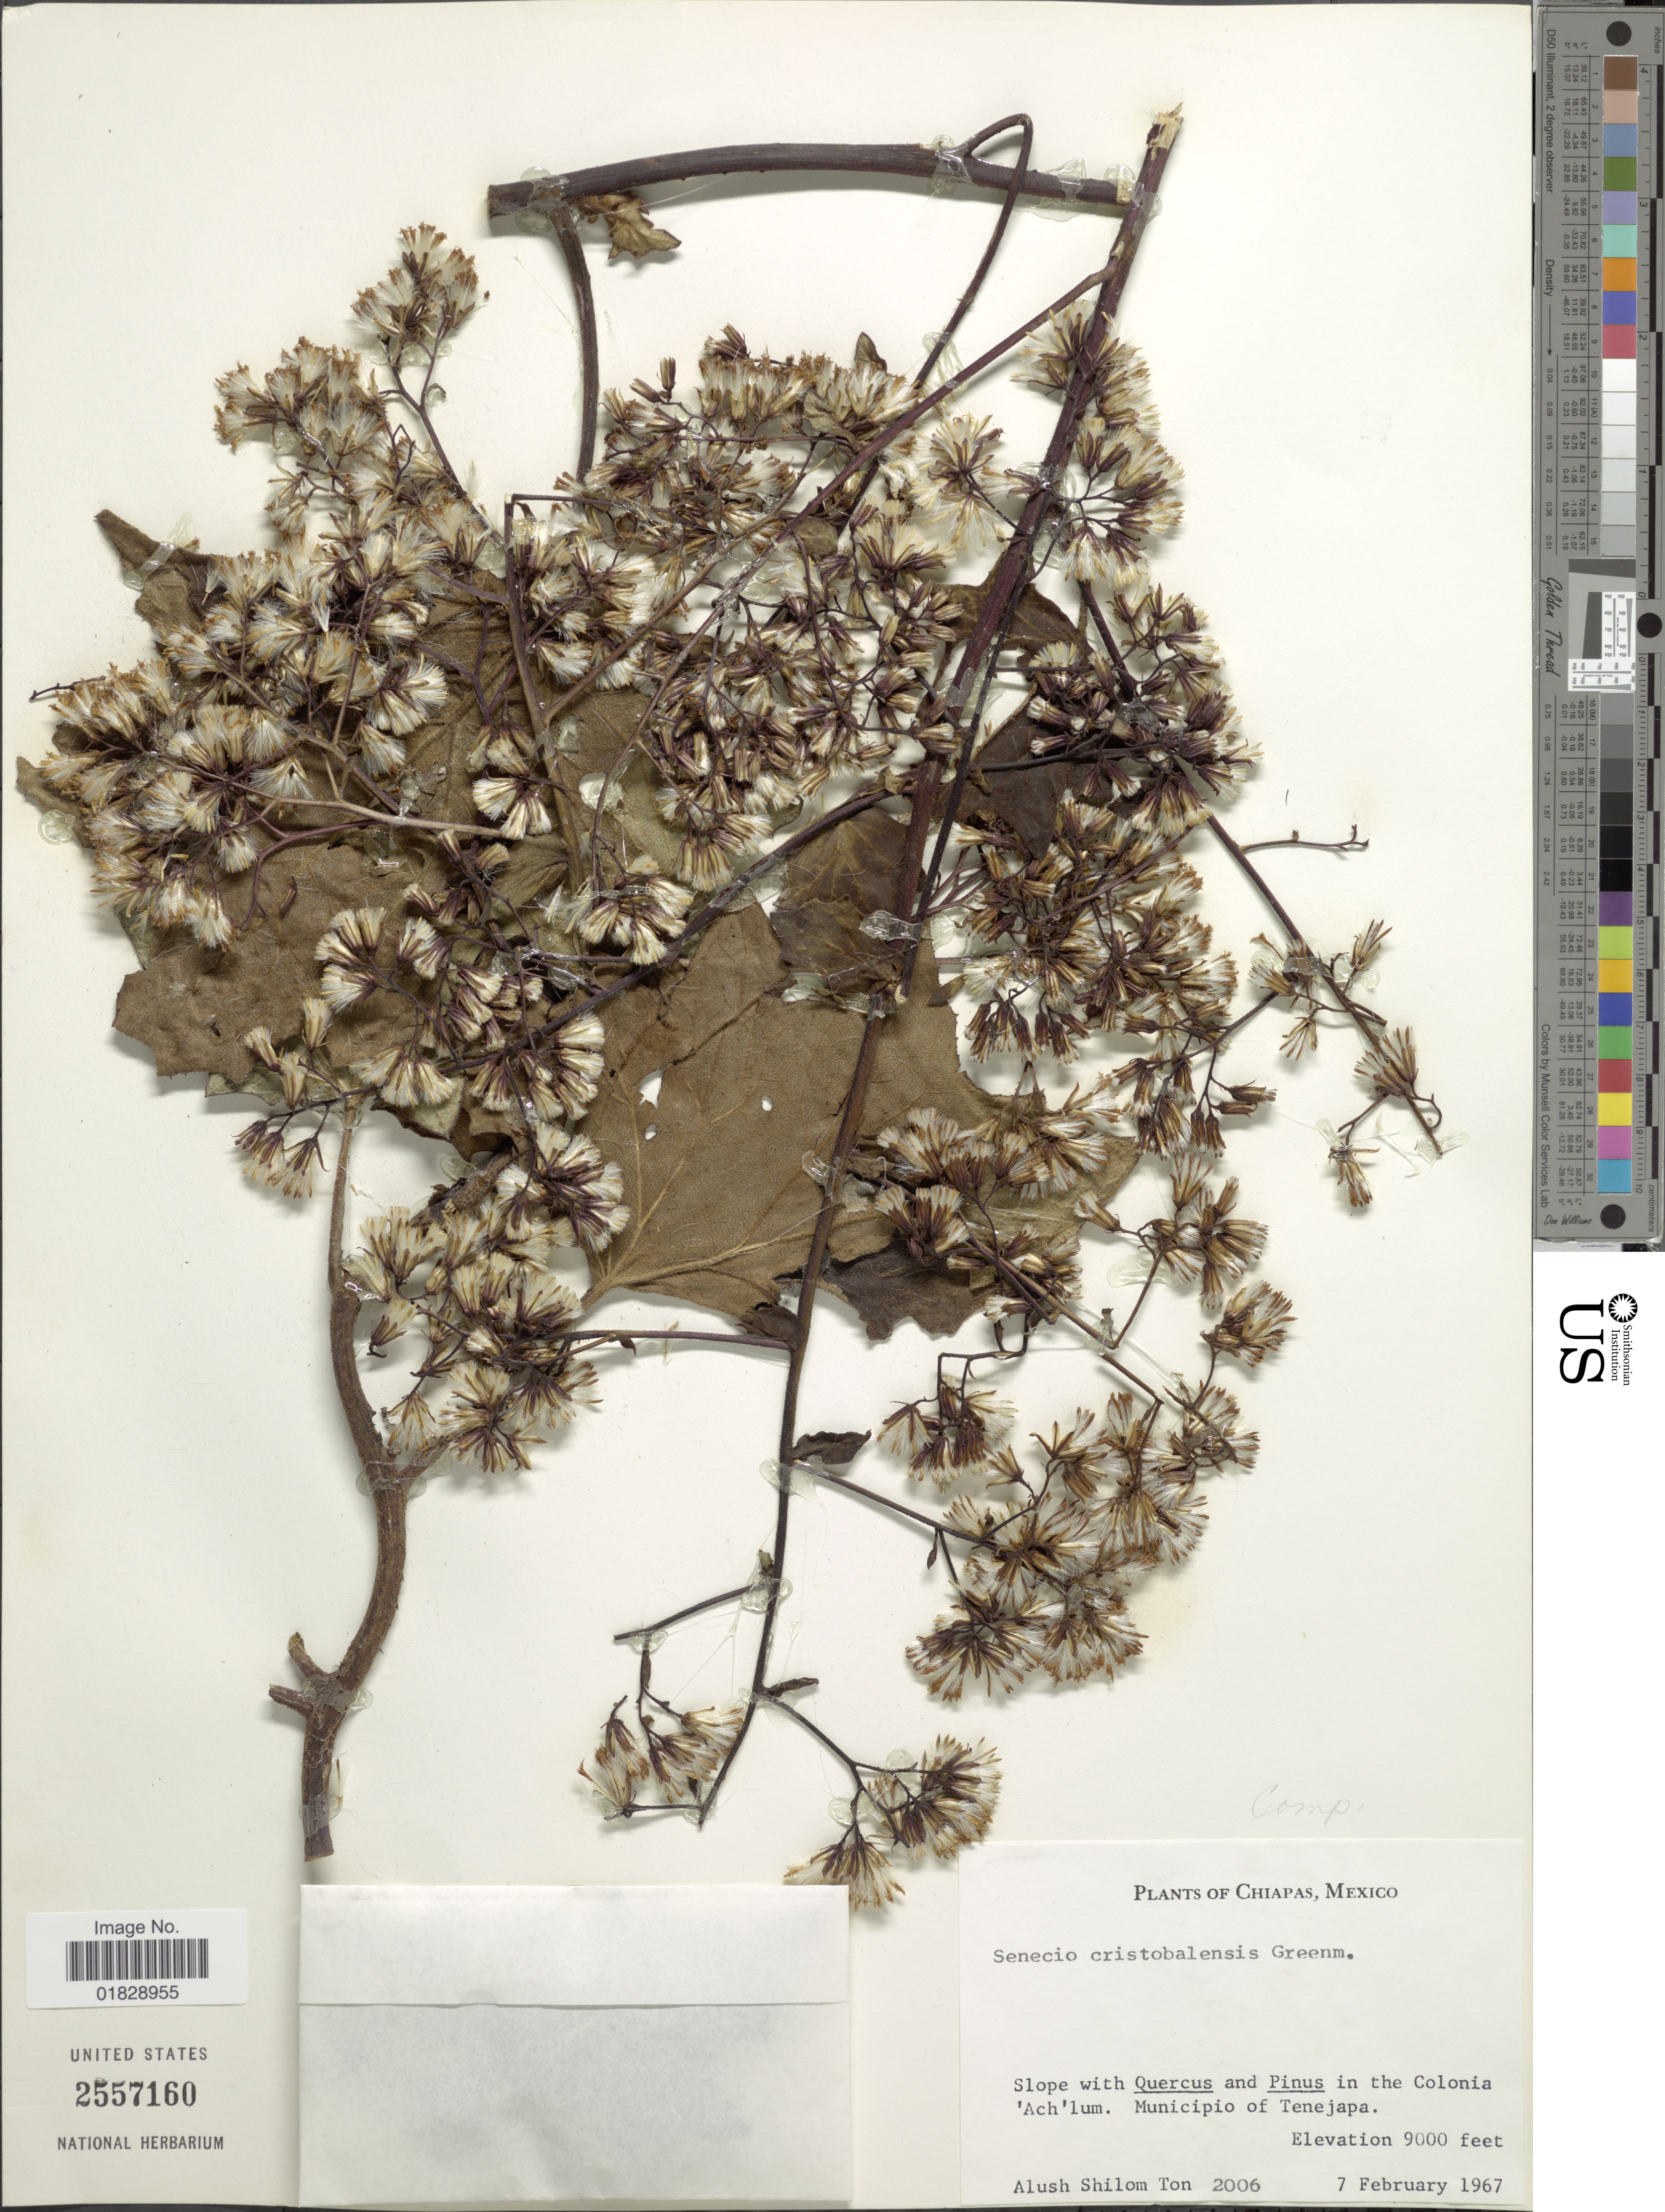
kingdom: Plantae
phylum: Tracheophyta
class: Magnoliopsida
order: Asterales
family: Asteraceae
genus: Roldana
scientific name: Roldana cristobalensis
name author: (Greenm.) H. Rob. & Brettell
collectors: A. M. Ton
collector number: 2006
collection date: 1967-02-07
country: Mexico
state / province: Chiapas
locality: Municipio of Tenejapa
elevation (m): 2743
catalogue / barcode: US 2557160